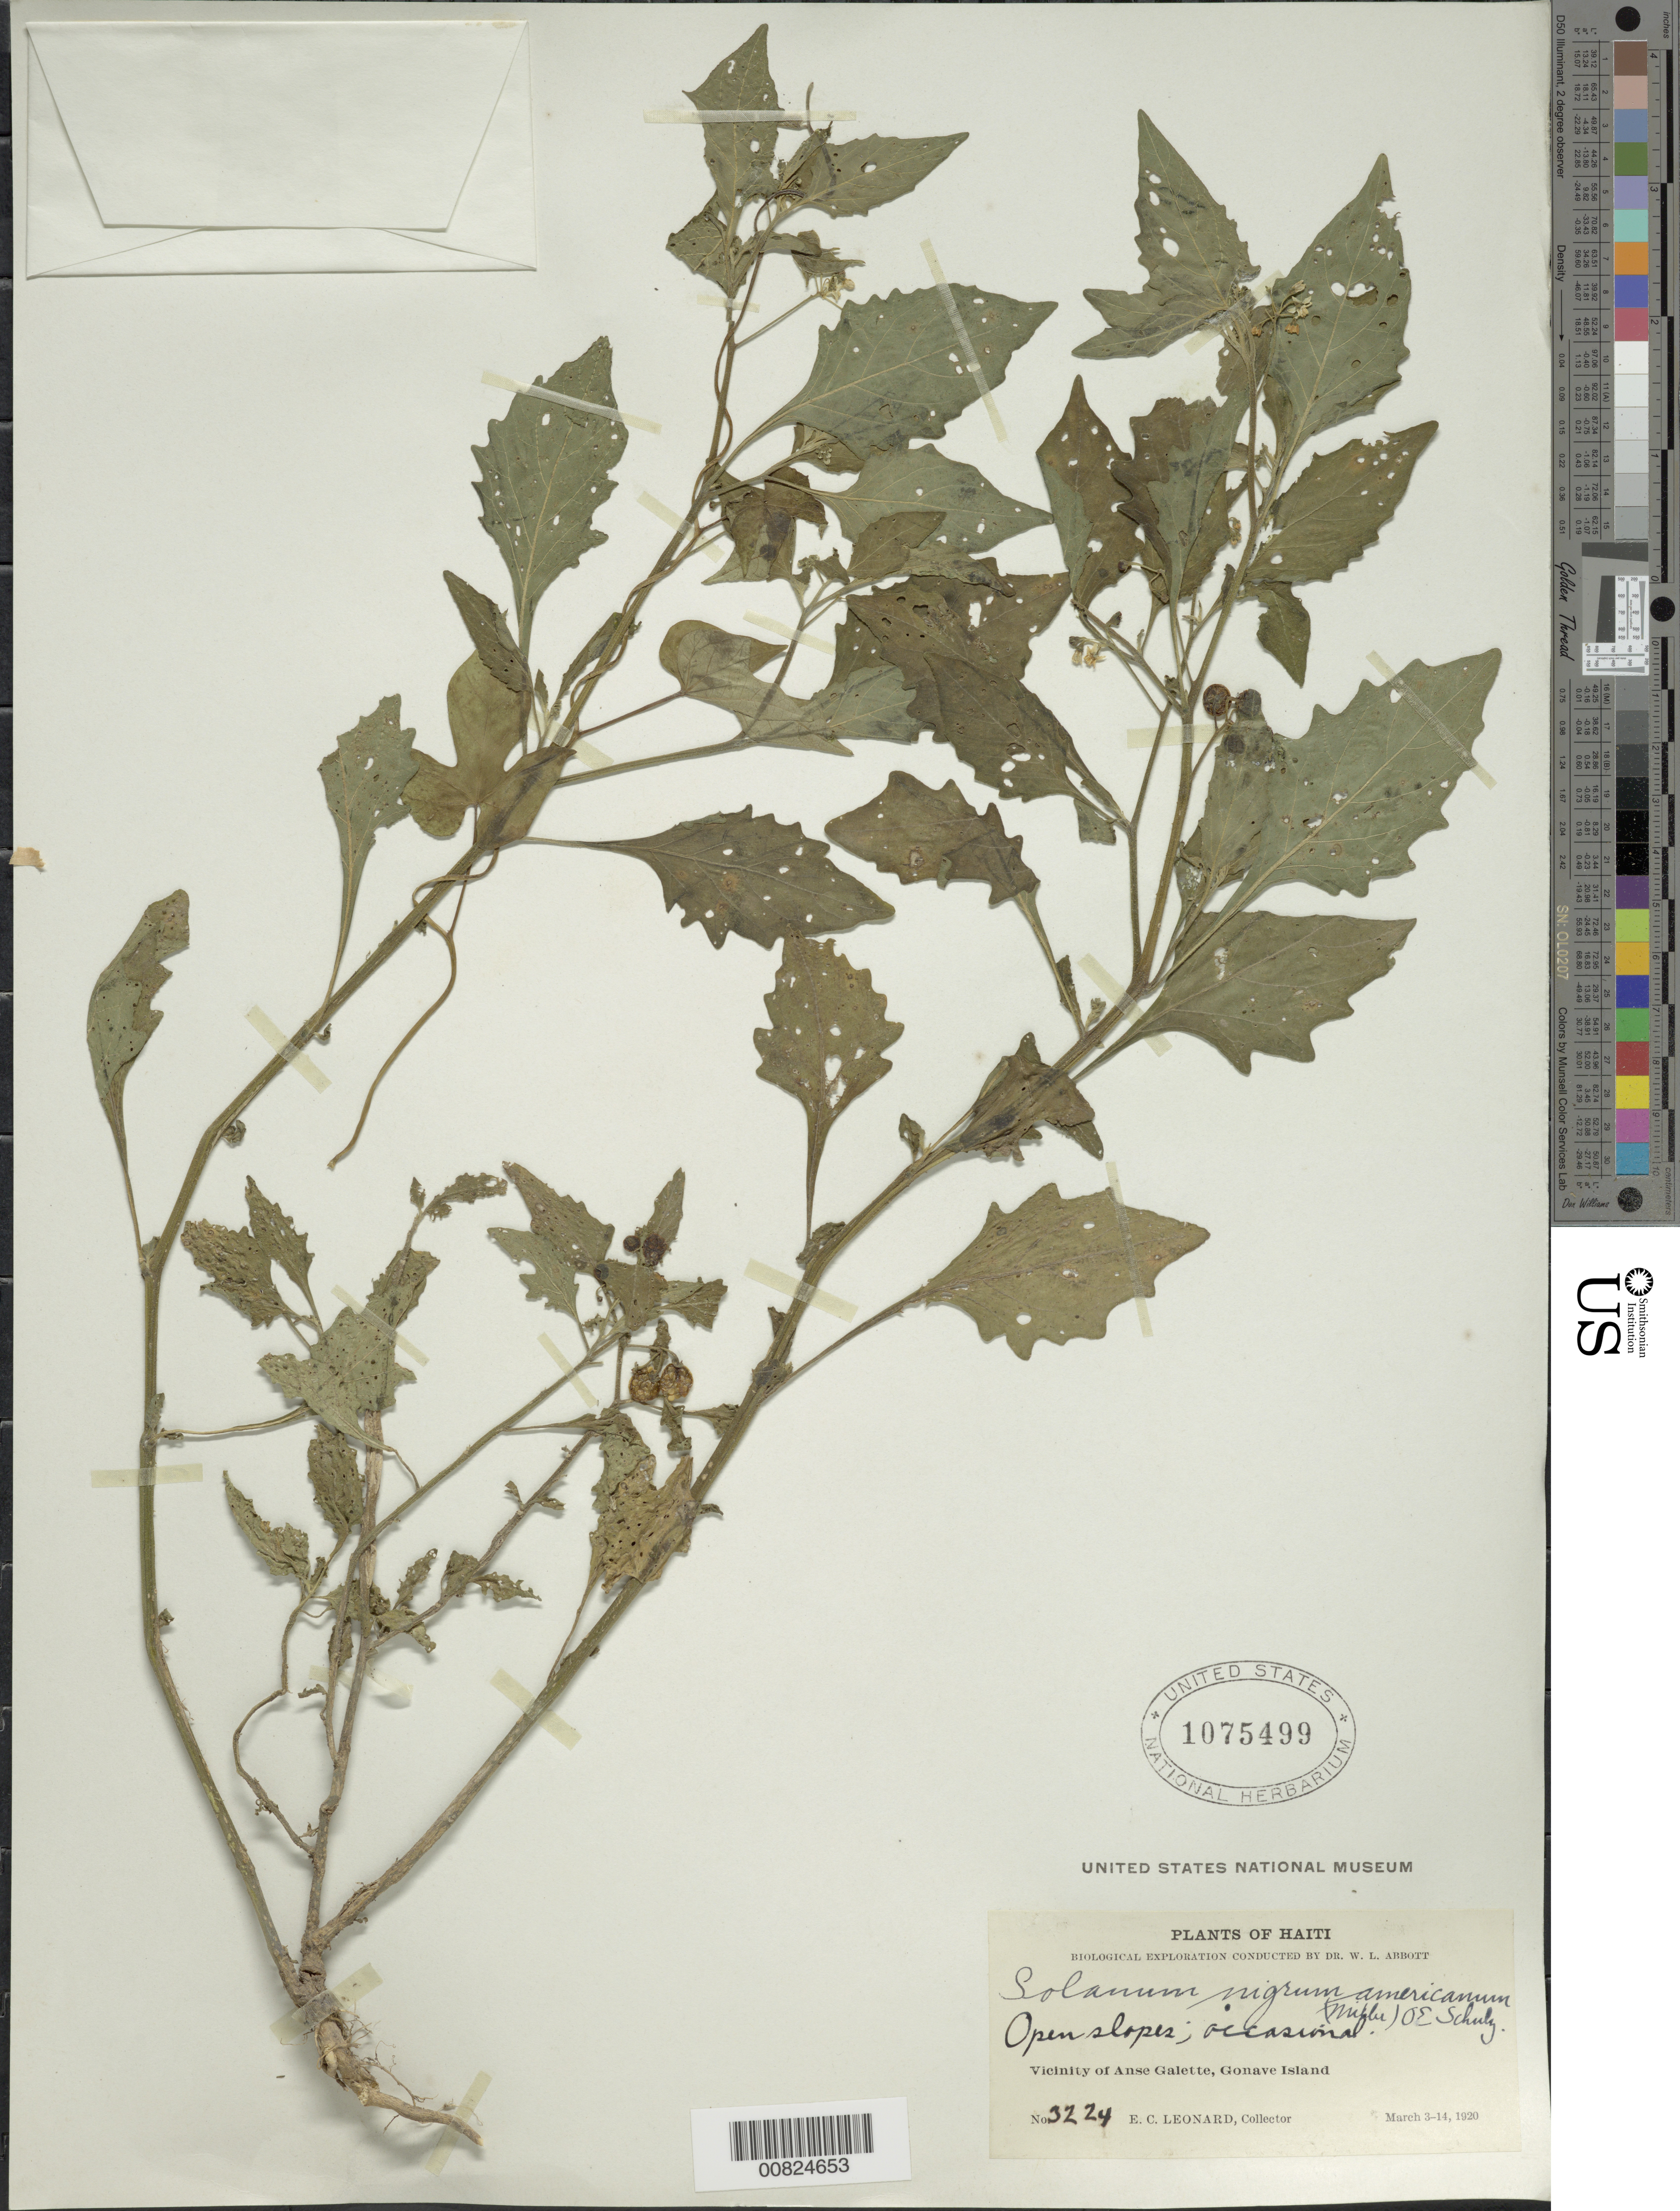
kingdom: Plantae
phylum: Tracheophyta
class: Magnoliopsida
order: Solanales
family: Solanaceae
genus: Solanum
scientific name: Solanum nigrum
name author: L.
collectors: E. C. Leonard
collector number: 3224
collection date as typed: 03 Mar 1920 to 14 Mar 1920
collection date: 1920-03-03/1920-03-14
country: Haiti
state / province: Ouest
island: Île de la Gonâve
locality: Vicinity of Anse Galette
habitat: Open slopes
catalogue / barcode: US 1075499